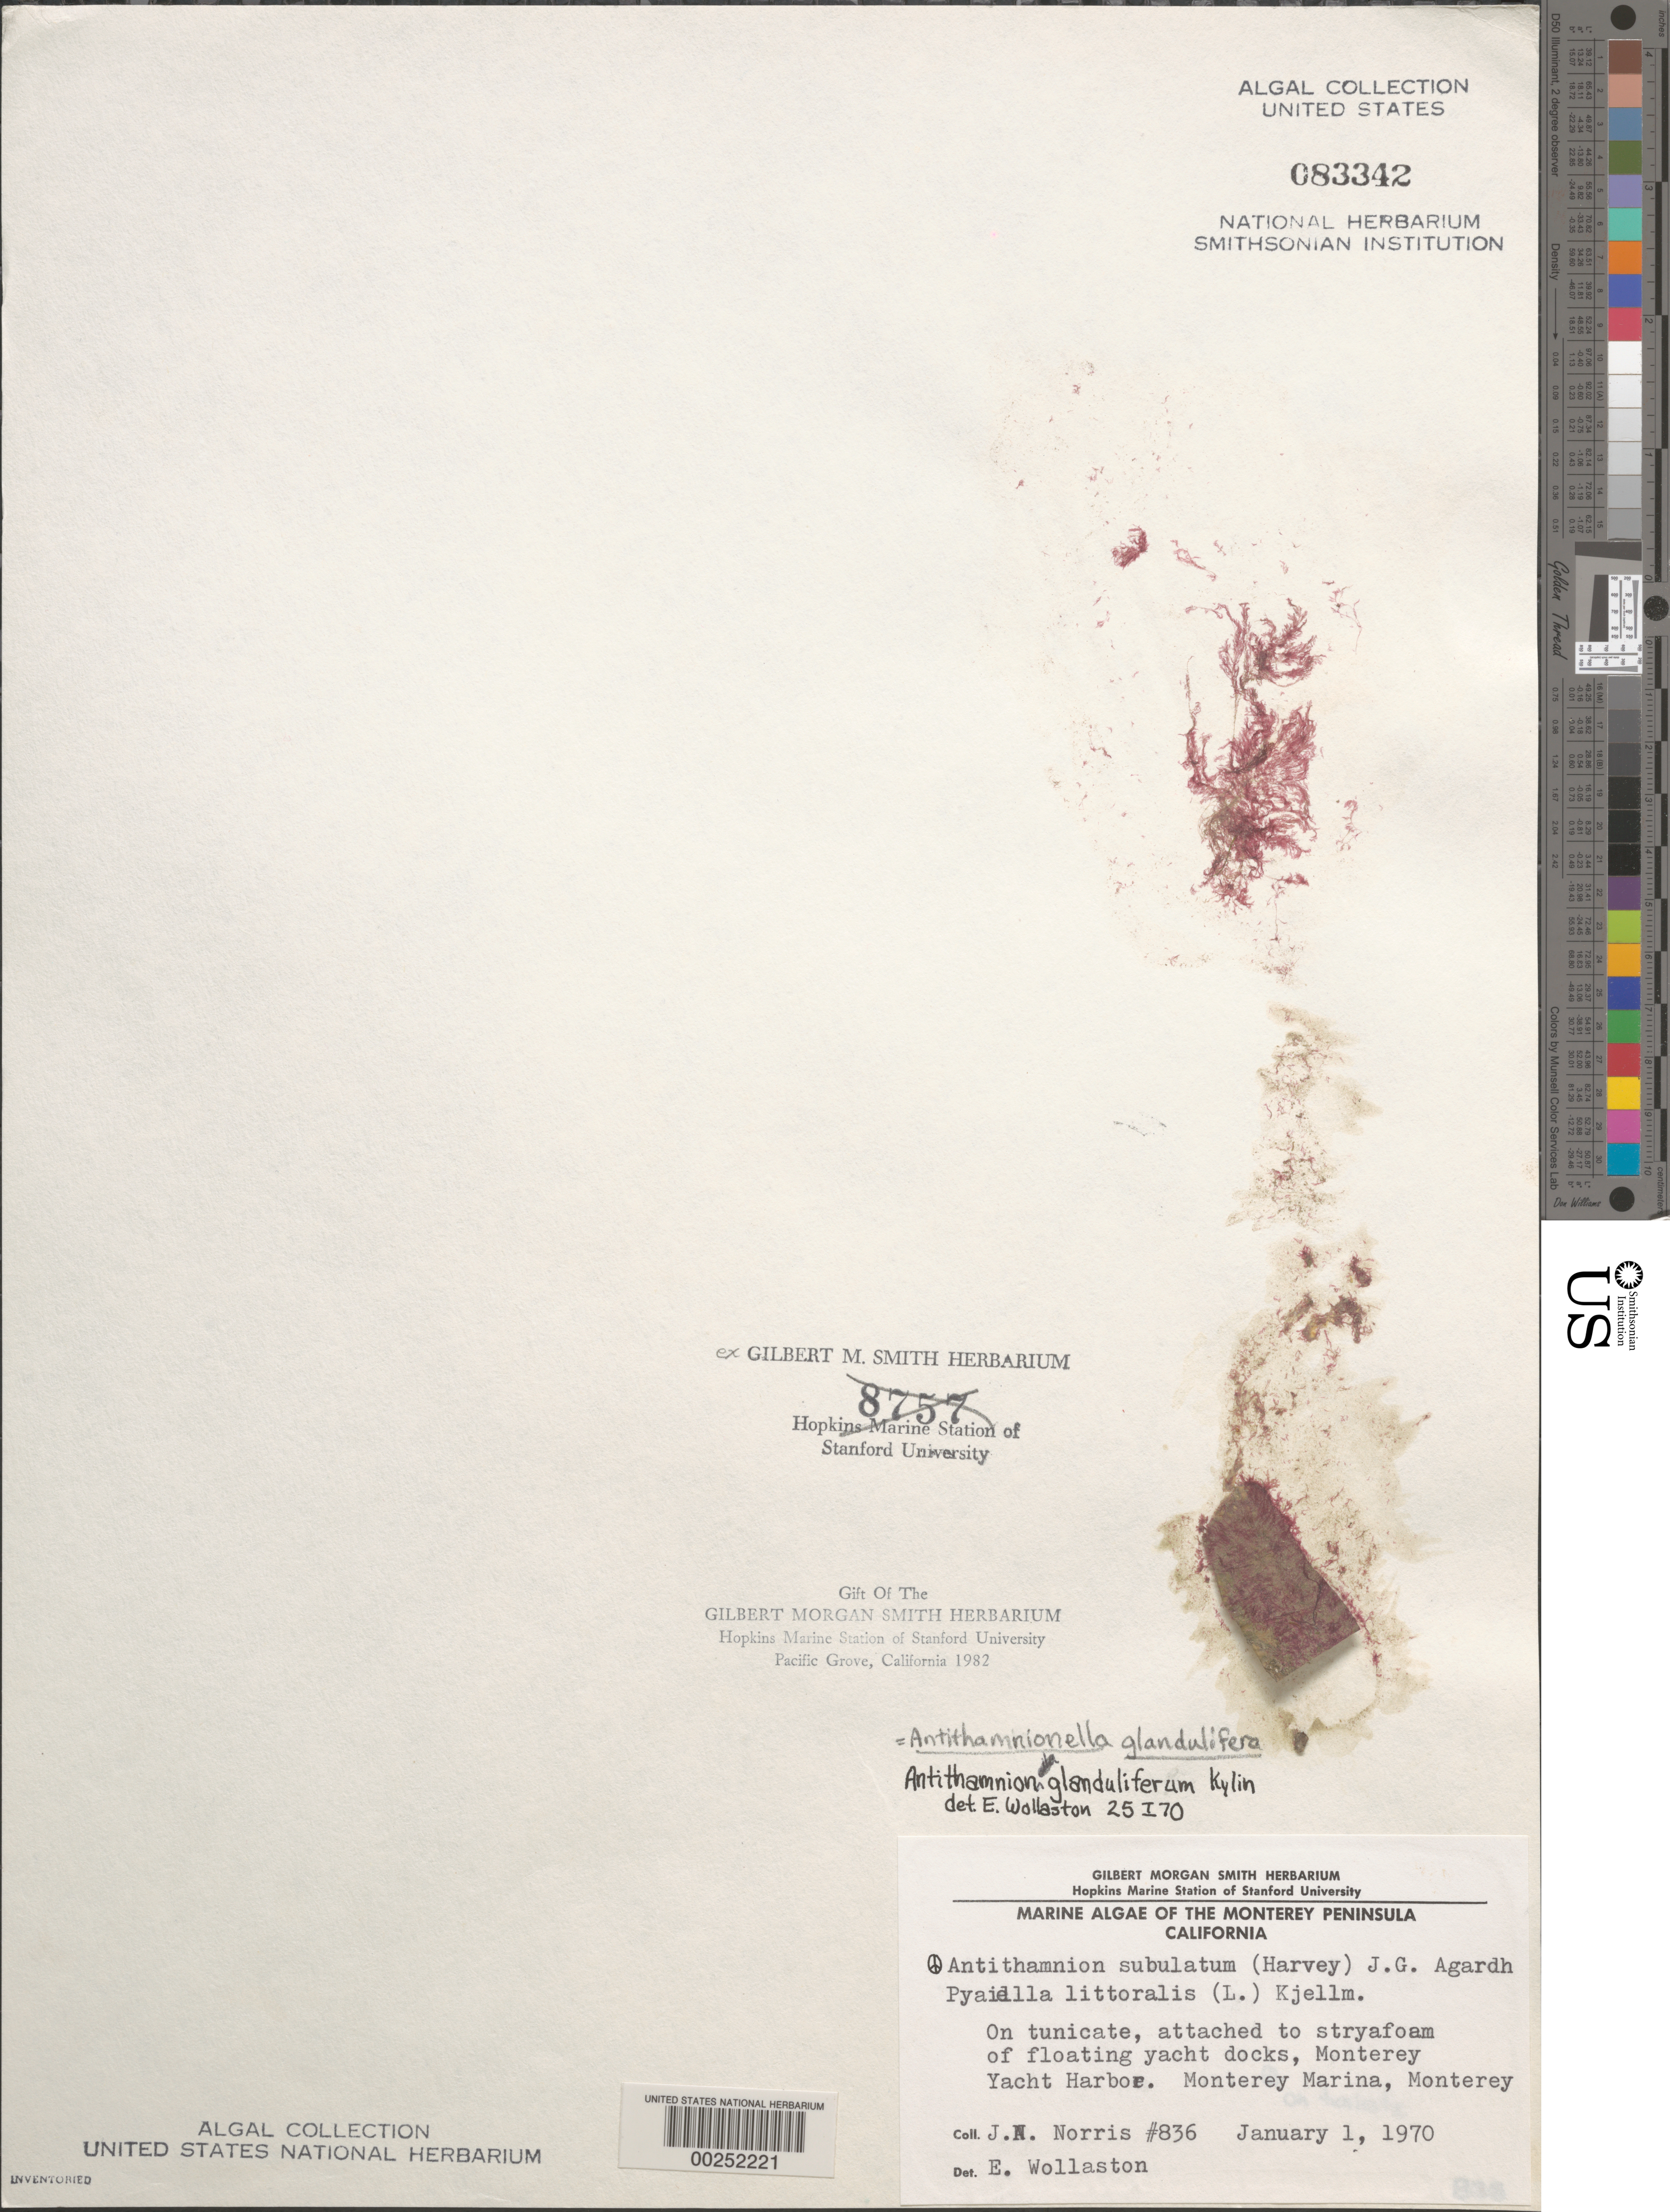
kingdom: Plantae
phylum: Rhodophyta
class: Florideophyceae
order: Ceramiales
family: Ceramiaceae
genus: Antithamnionella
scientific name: Antithamnionella spirographidis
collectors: J. N. Norris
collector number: JN-836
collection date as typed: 01 Jan 1970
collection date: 1970-01-01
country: United States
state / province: California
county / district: Monterey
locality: Monterey Yacht Harbor, Monterey Marina, Monterey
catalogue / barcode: US 83342